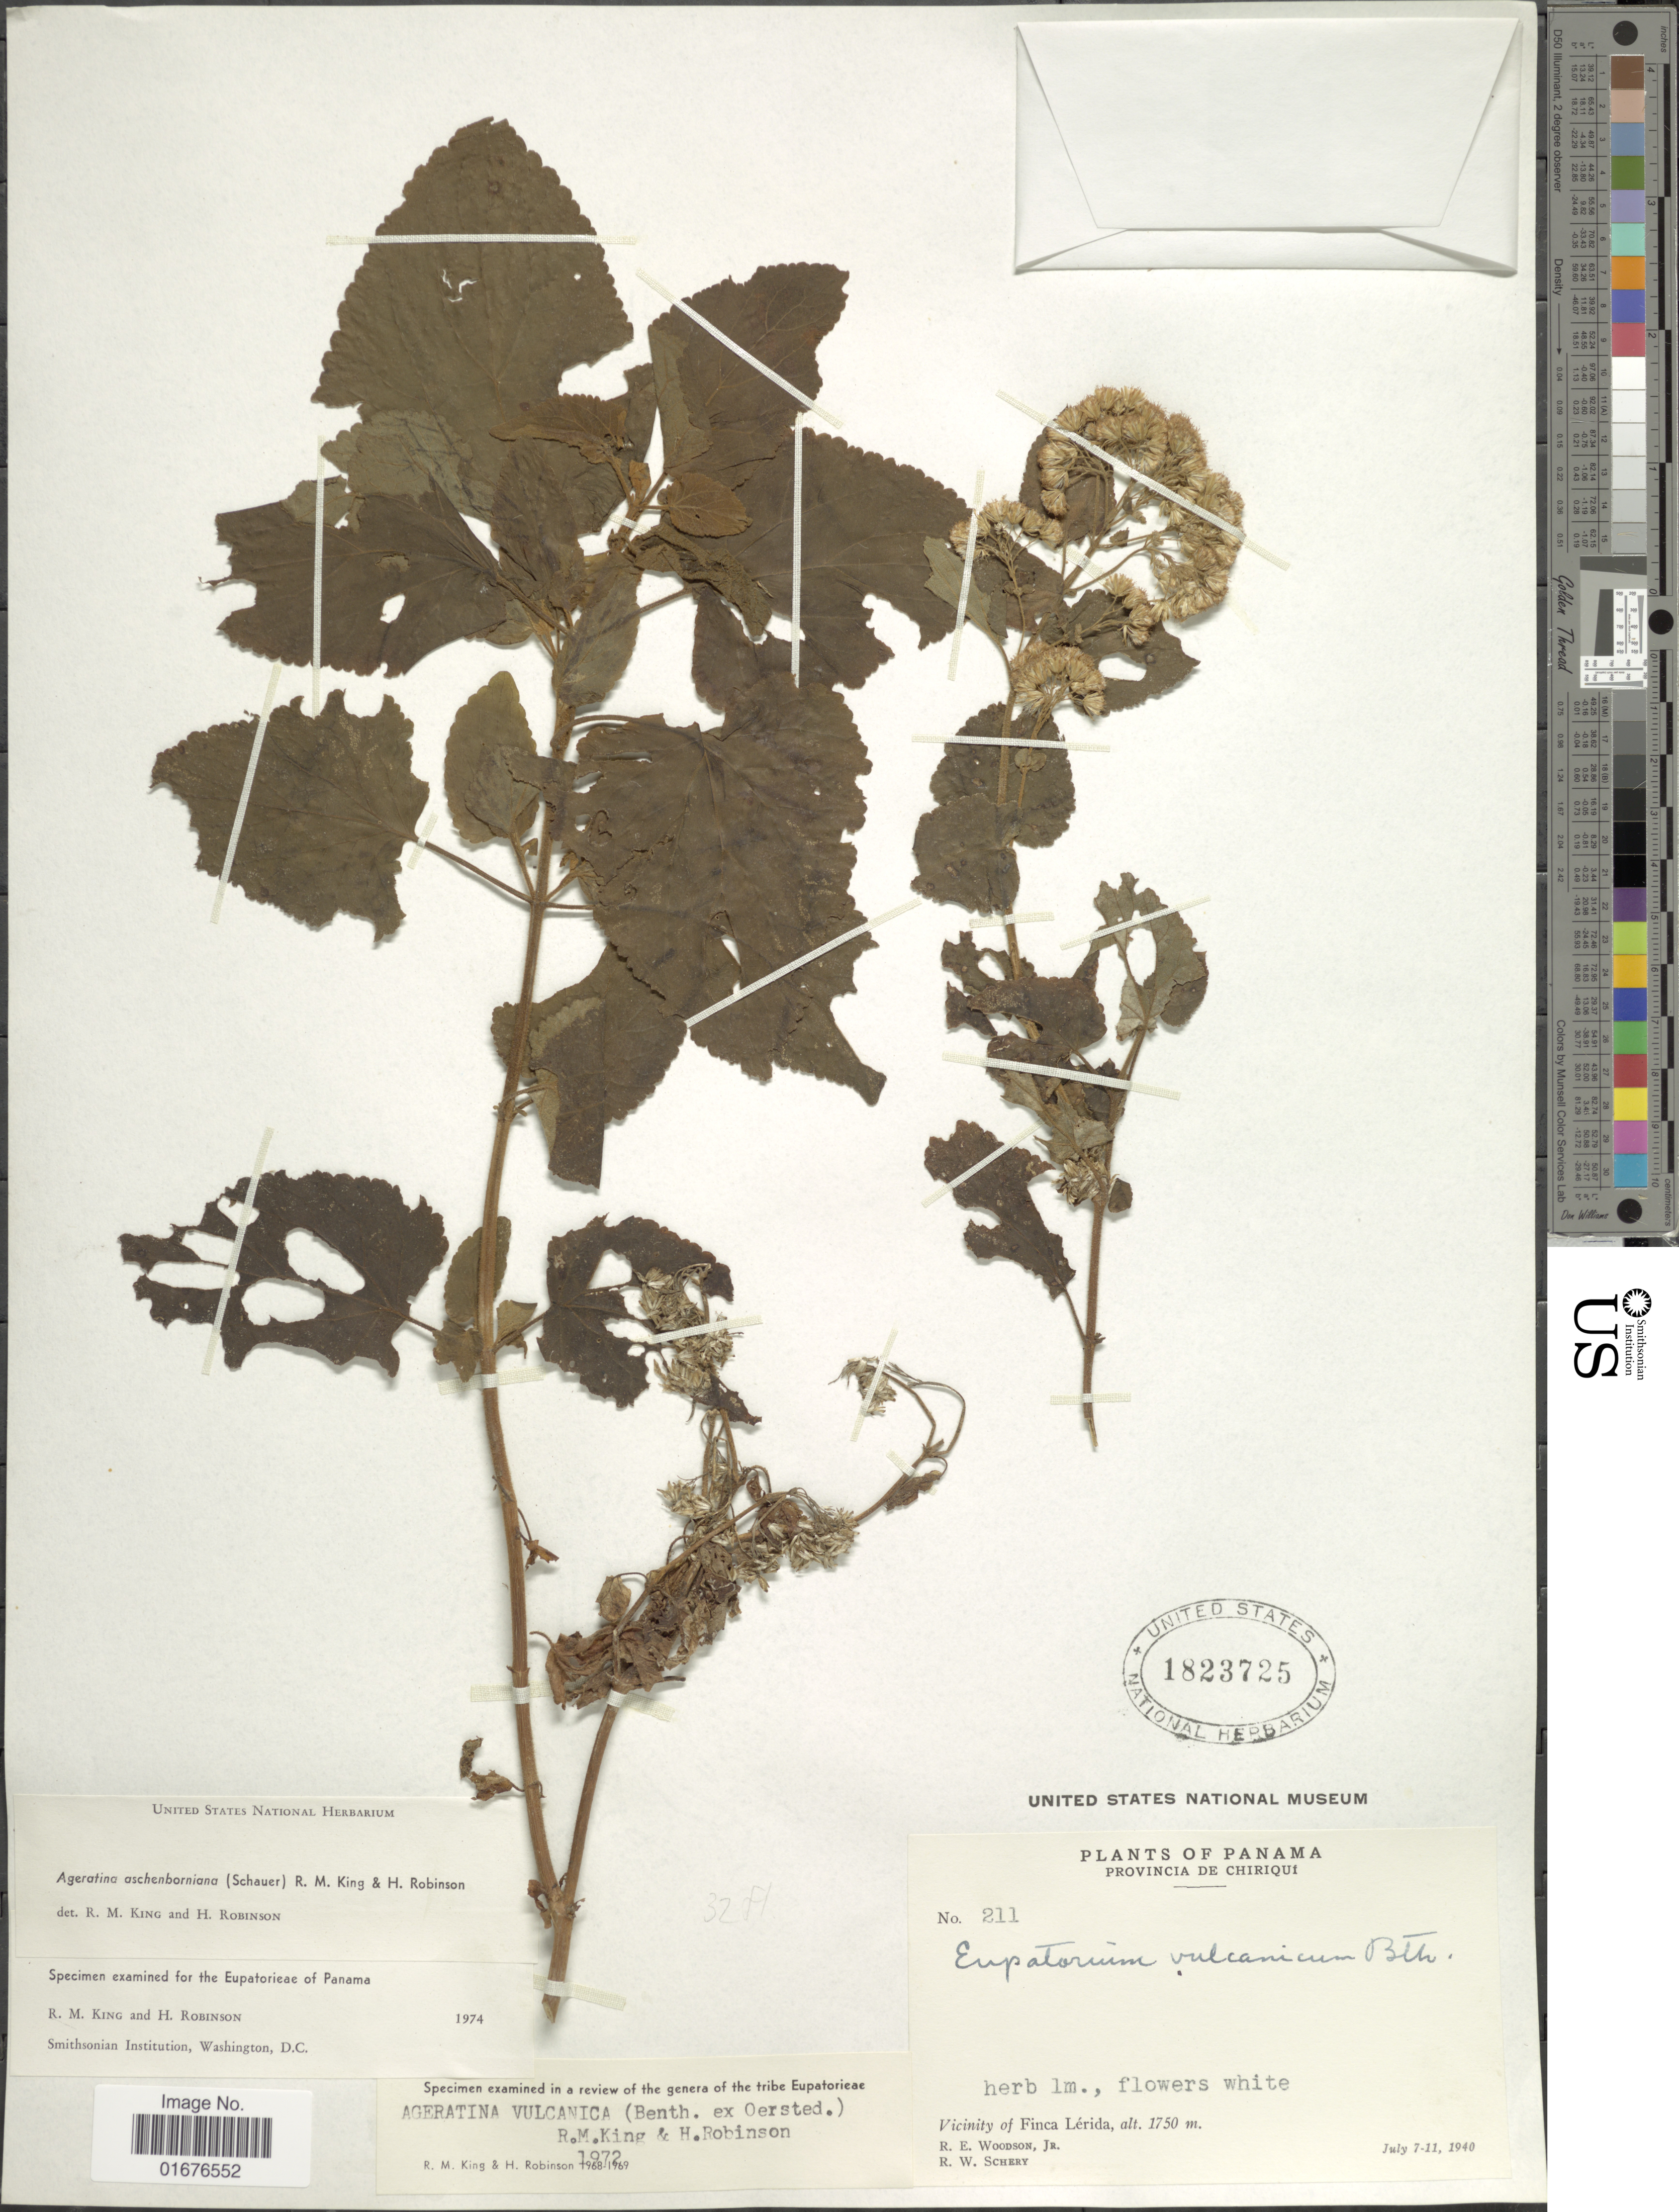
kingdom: Plantae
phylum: Tracheophyta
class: Magnoliopsida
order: Asterales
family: Asteraceae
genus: Ageratina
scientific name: Ageratina pichinchensis var. bustamenta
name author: (DC.) R.M. King & H. Rob.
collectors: R. E. Woodson & R. W. Schery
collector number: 211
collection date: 1940-07-07/1940-07-11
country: Panama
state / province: Chiriqui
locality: Vicinity of Finca Lérida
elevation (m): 1750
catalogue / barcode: US 1823725